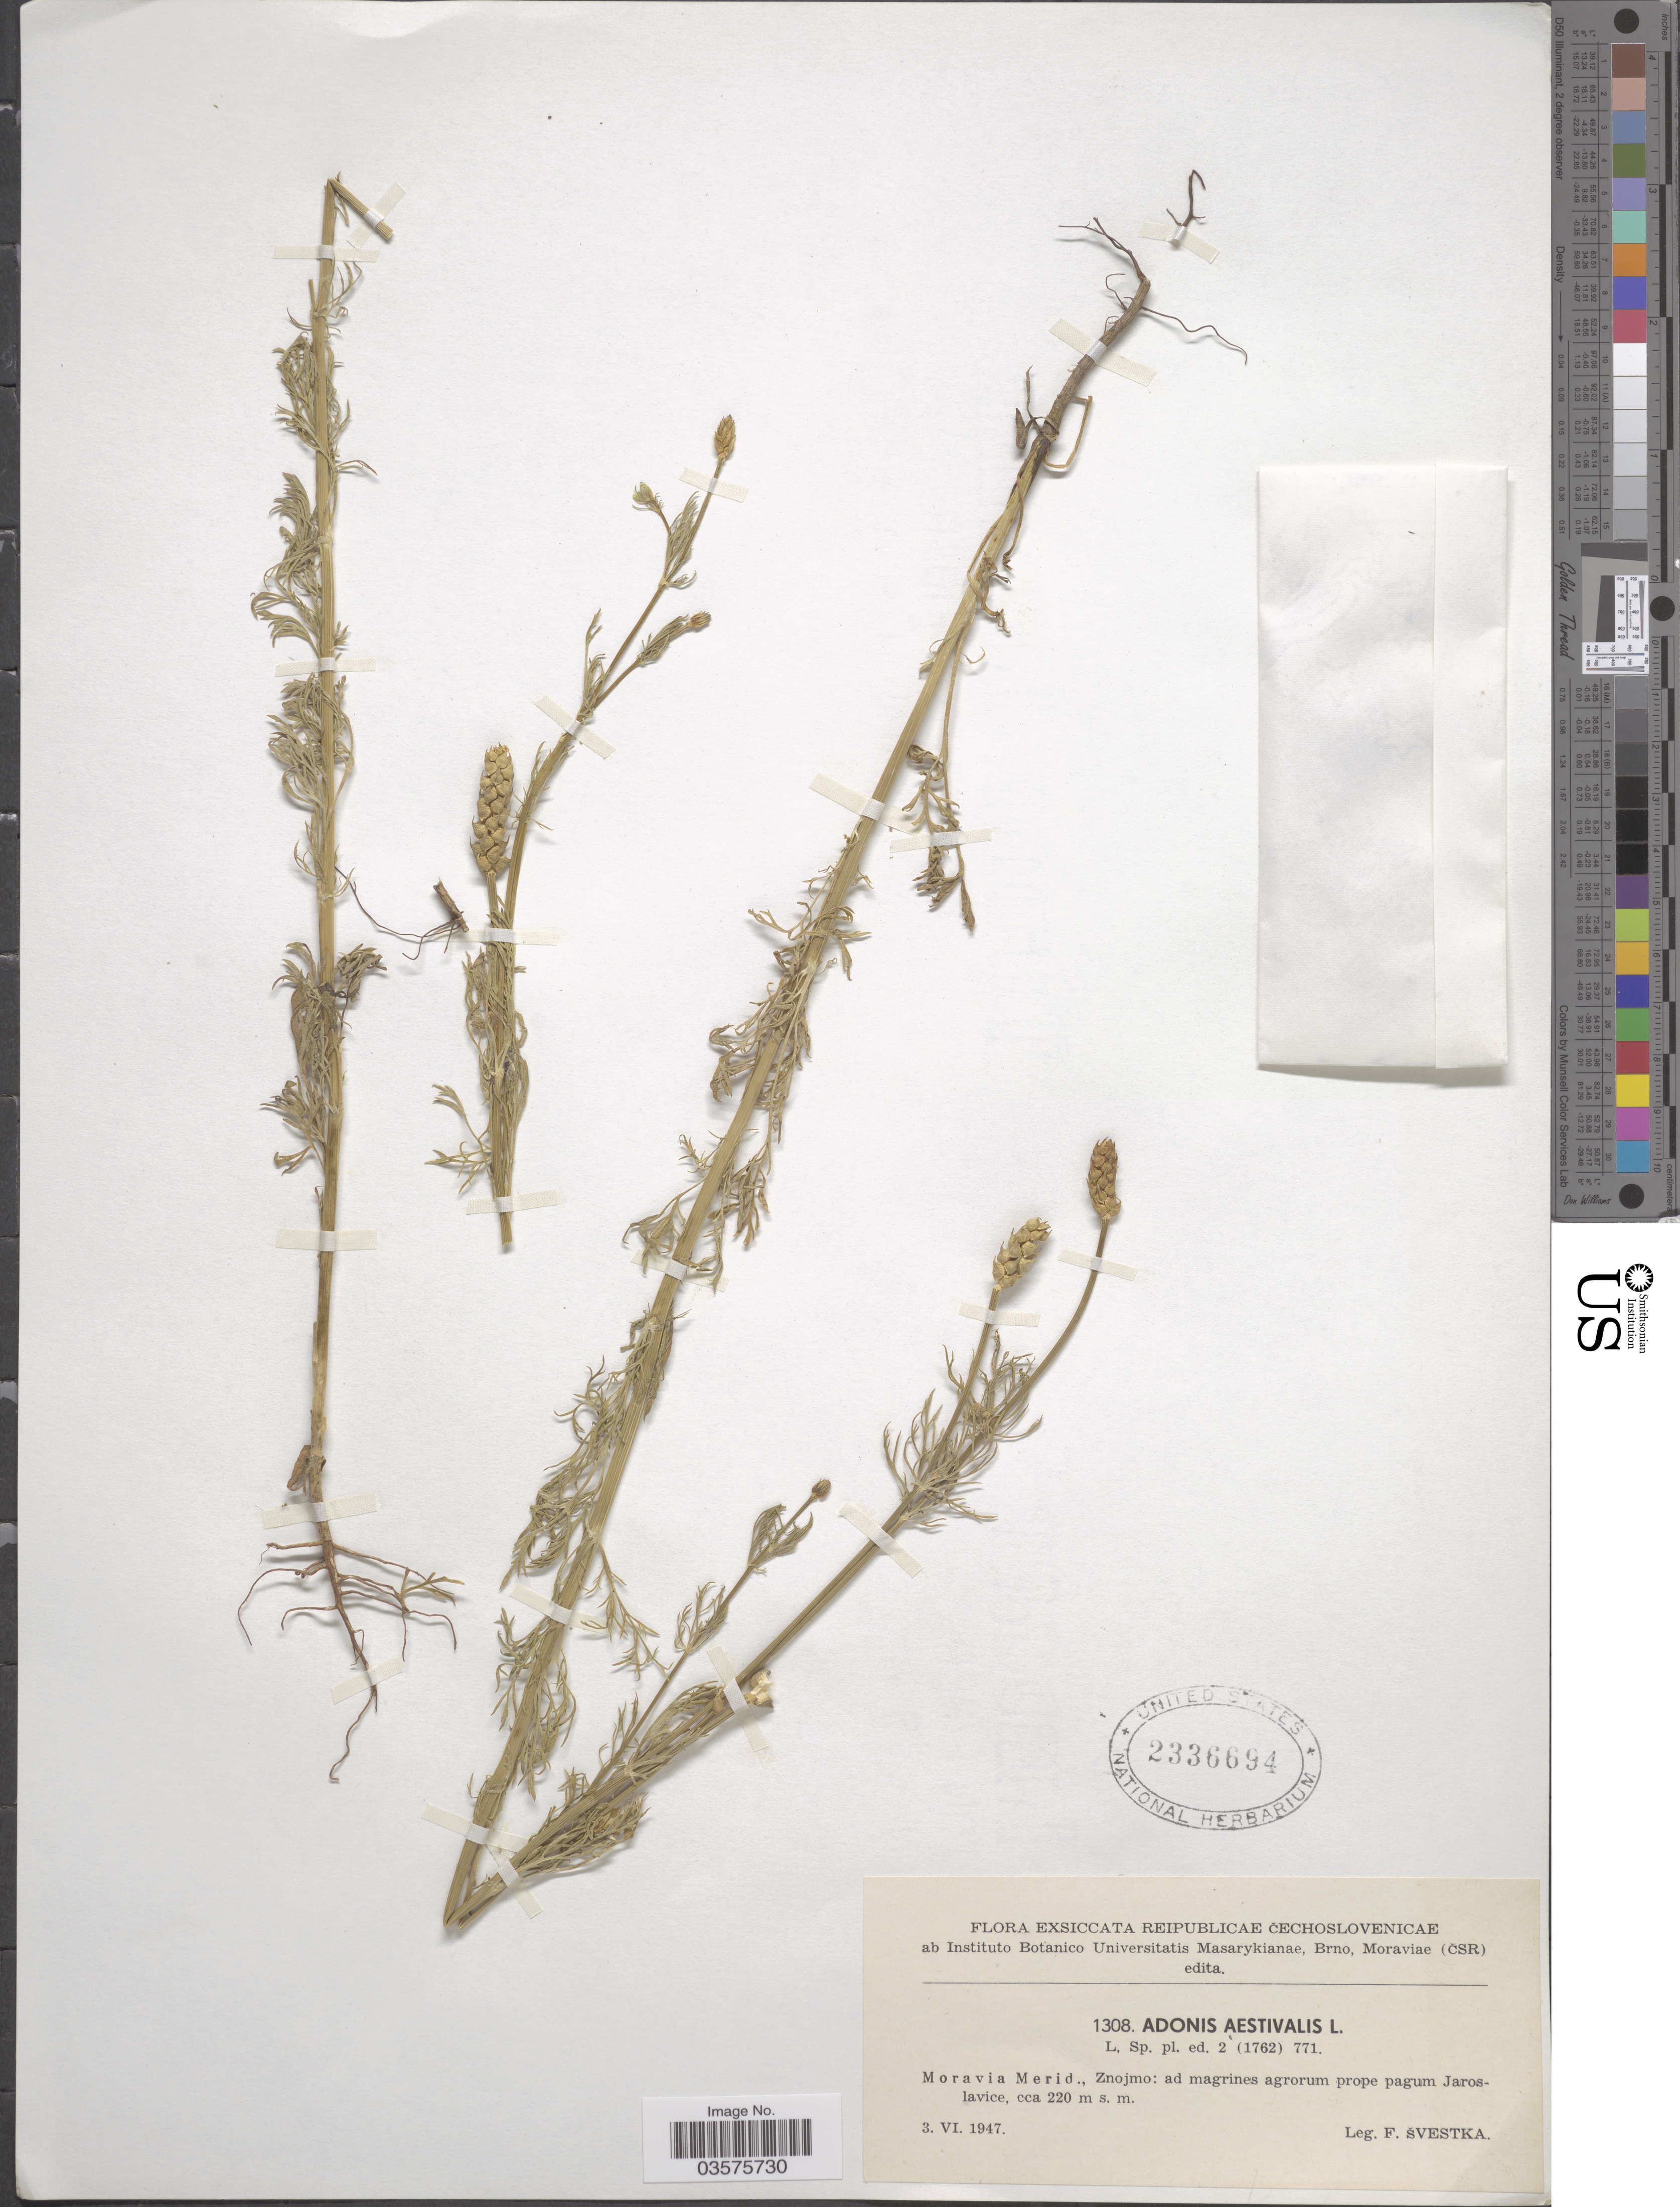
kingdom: Plantae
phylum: Tracheophyta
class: Magnoliopsida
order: Ranunculales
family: Ranunculaceae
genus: Adonis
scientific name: Adonis aestivalis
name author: L.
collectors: F. Svestka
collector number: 1308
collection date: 1947-06-03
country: Czechia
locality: Reipublicae Čechoslovenicae. Moravia Merid., Znojmo: ad magrines agrorum prope pagum Jaros-lavice.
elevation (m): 220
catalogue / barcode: US 2336694